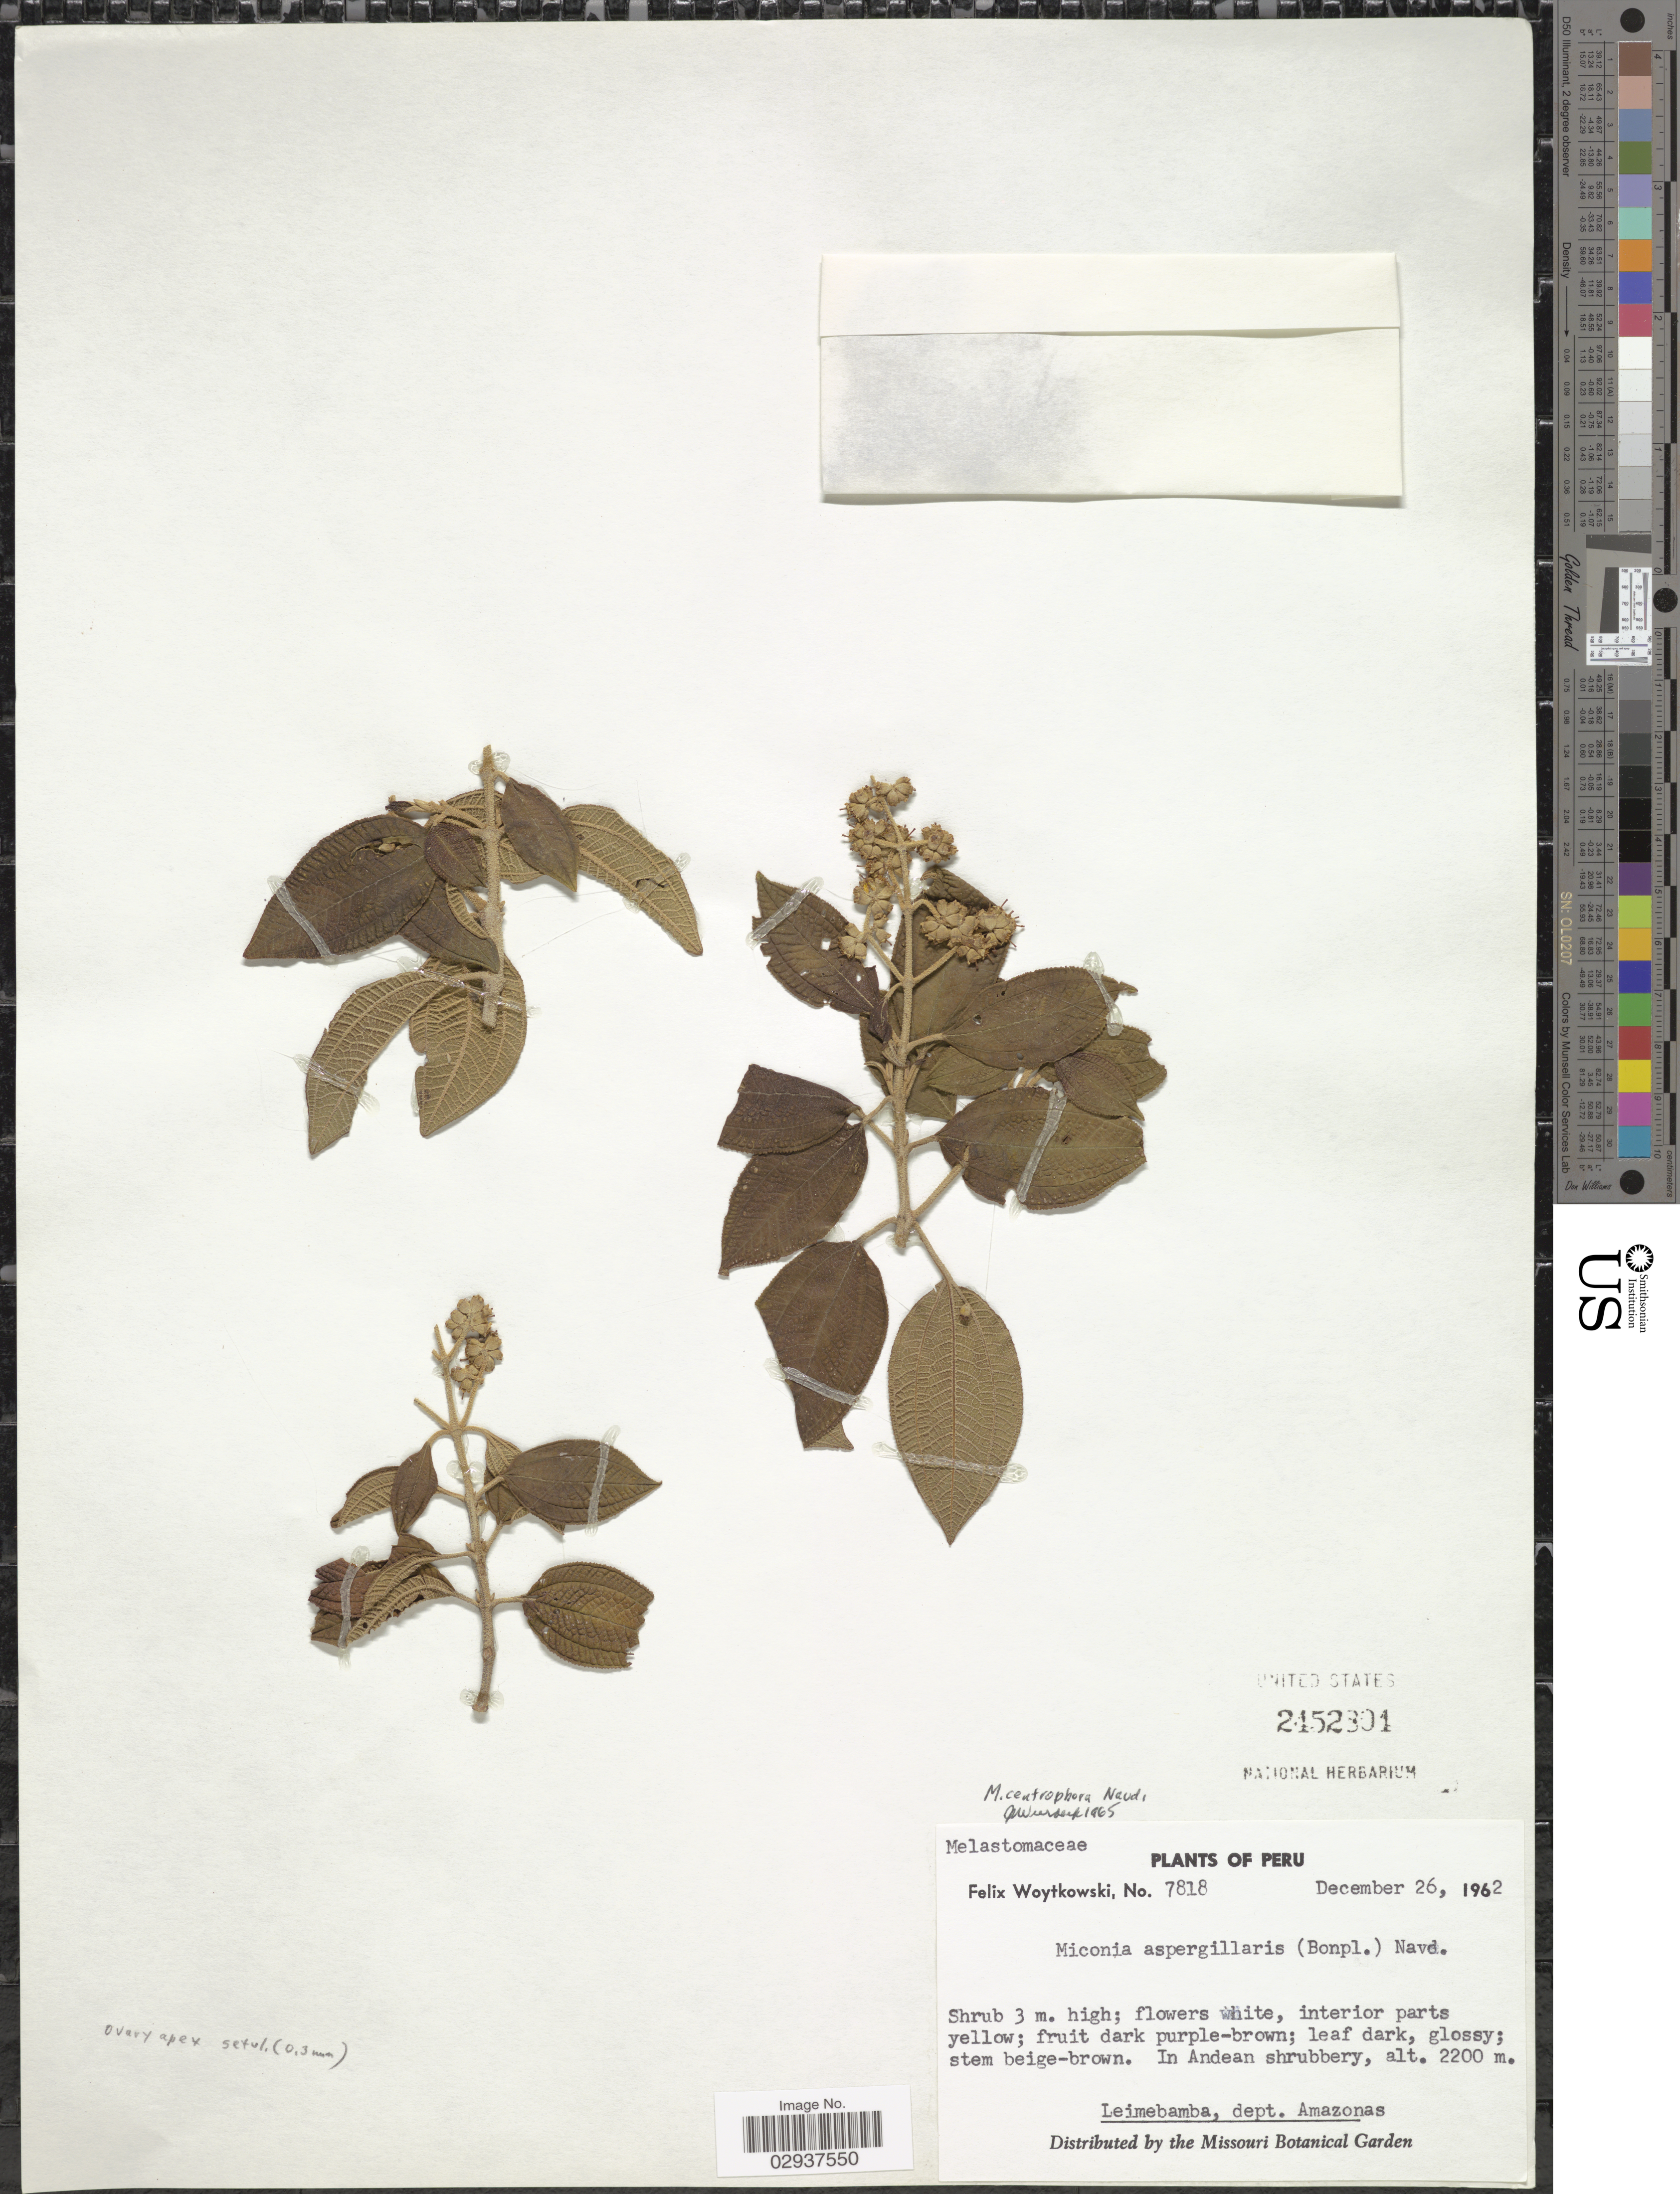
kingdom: Plantae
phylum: Tracheophyta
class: Magnoliopsida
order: Myrtales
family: Melastomataceae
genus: Miconia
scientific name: Miconia centrophora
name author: Naudin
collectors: F. Woytkowski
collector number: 7818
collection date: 1962-12-26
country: Peru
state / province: Amazonas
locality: Leimebamba.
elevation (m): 2200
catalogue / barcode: US 2452804